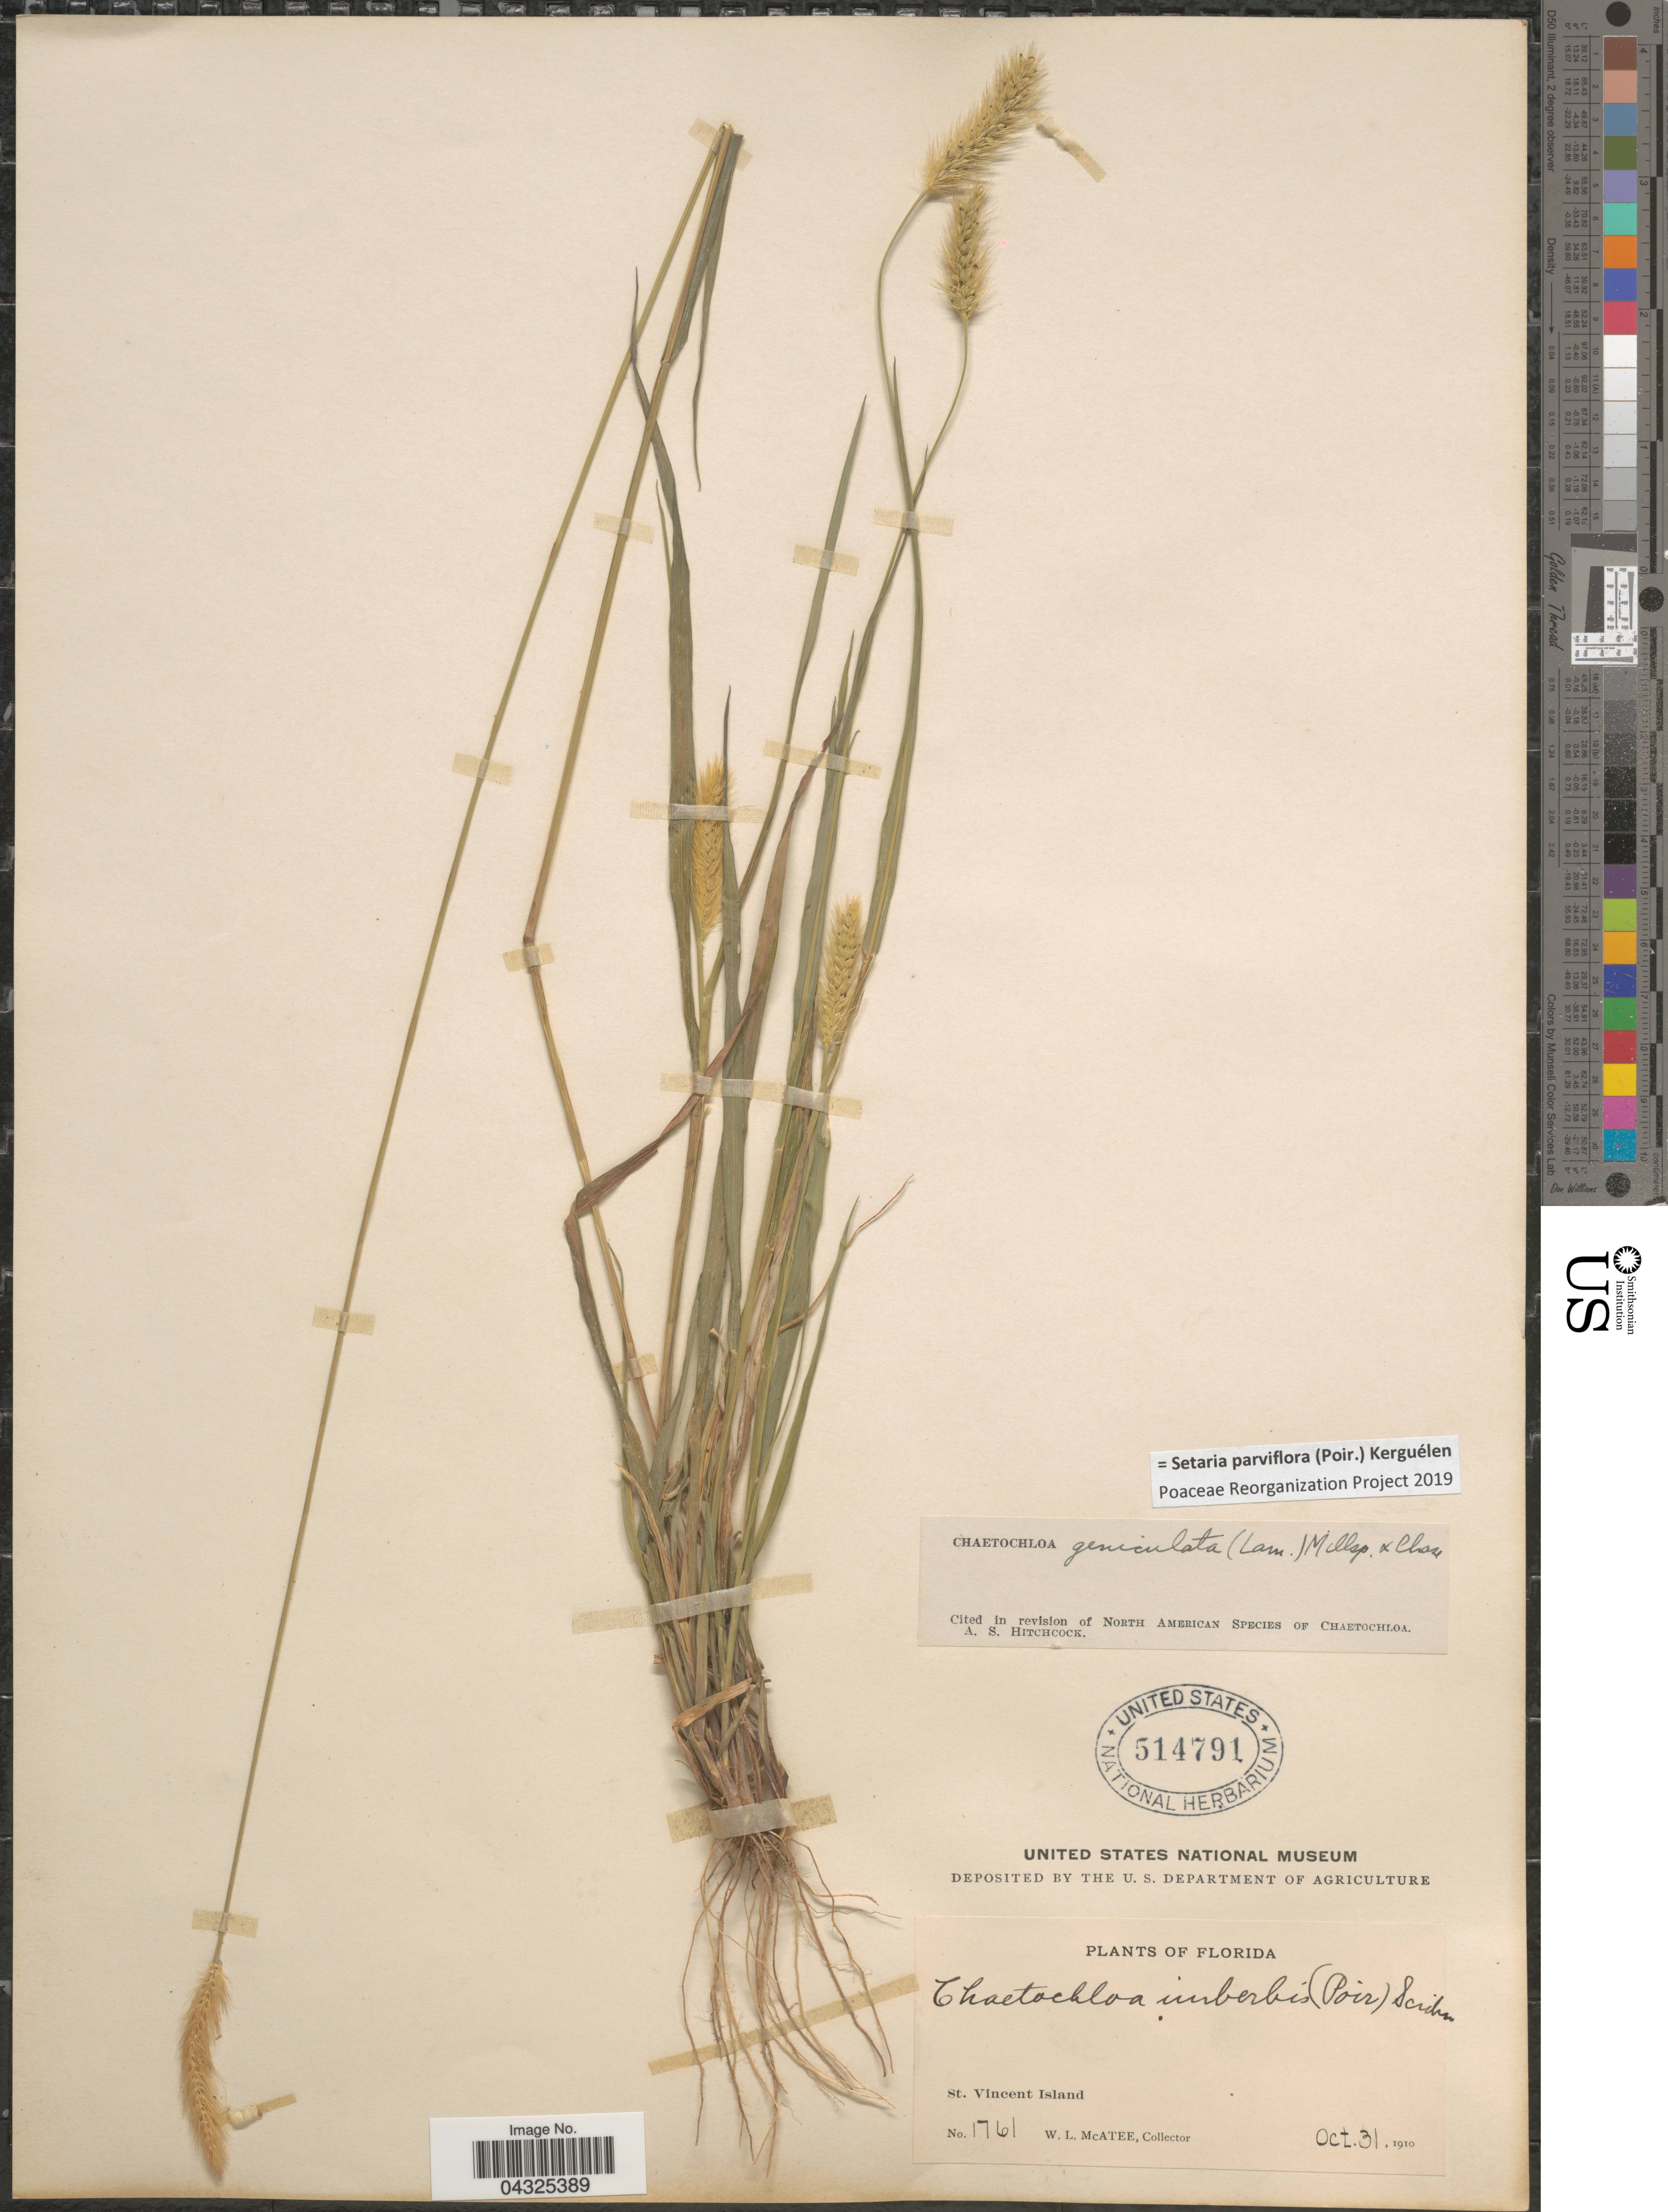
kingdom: Plantae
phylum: Tracheophyta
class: Liliopsida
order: Poales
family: Poaceae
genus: Setaria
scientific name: Setaria parviflora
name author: (Poir.) Kerguélen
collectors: W. McAtee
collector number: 1761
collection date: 1910-10-31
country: United States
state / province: Florida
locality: St. Vincent Island.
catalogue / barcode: US 514791